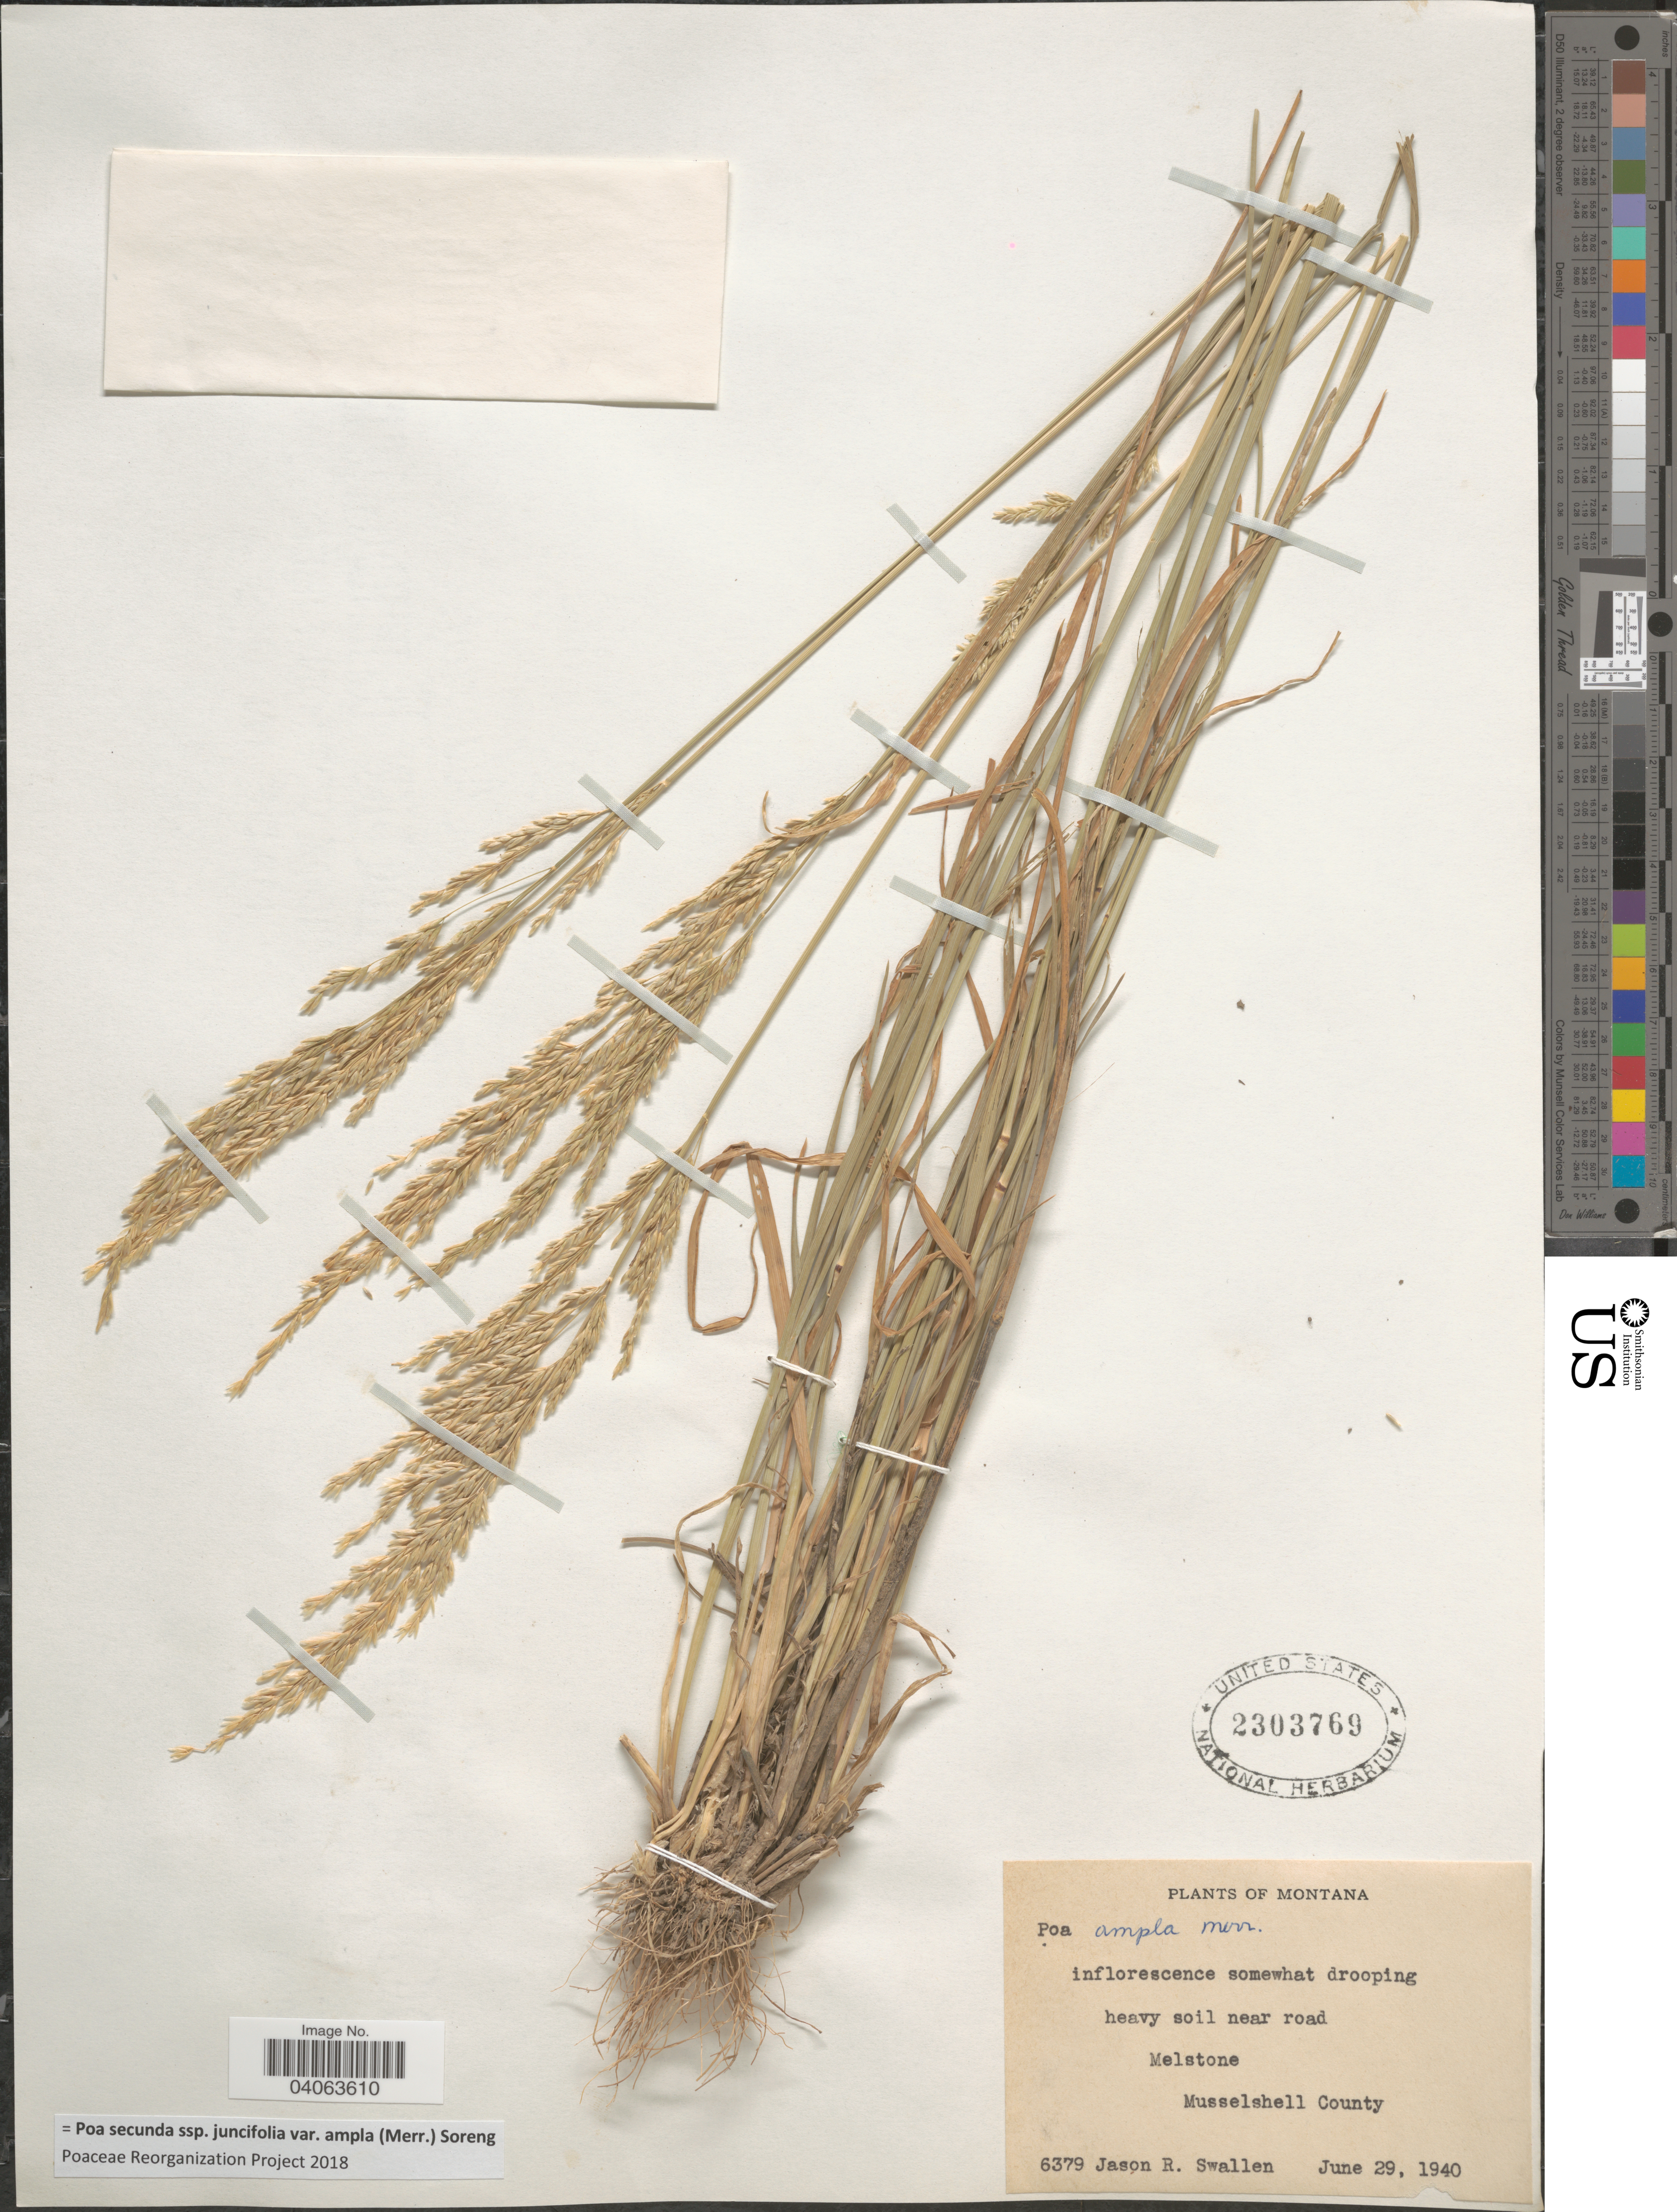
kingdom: Plantae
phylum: Tracheophyta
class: Liliopsida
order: Poales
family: Poaceae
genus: Poa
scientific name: Poa secunda subsp. juncifolia var. ampla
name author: (Merr.) Soreng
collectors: J. R. Swallen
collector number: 6379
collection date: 1940-06-29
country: United States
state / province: Montana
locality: Near road, Melstone, Musselshell County.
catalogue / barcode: US 2303769